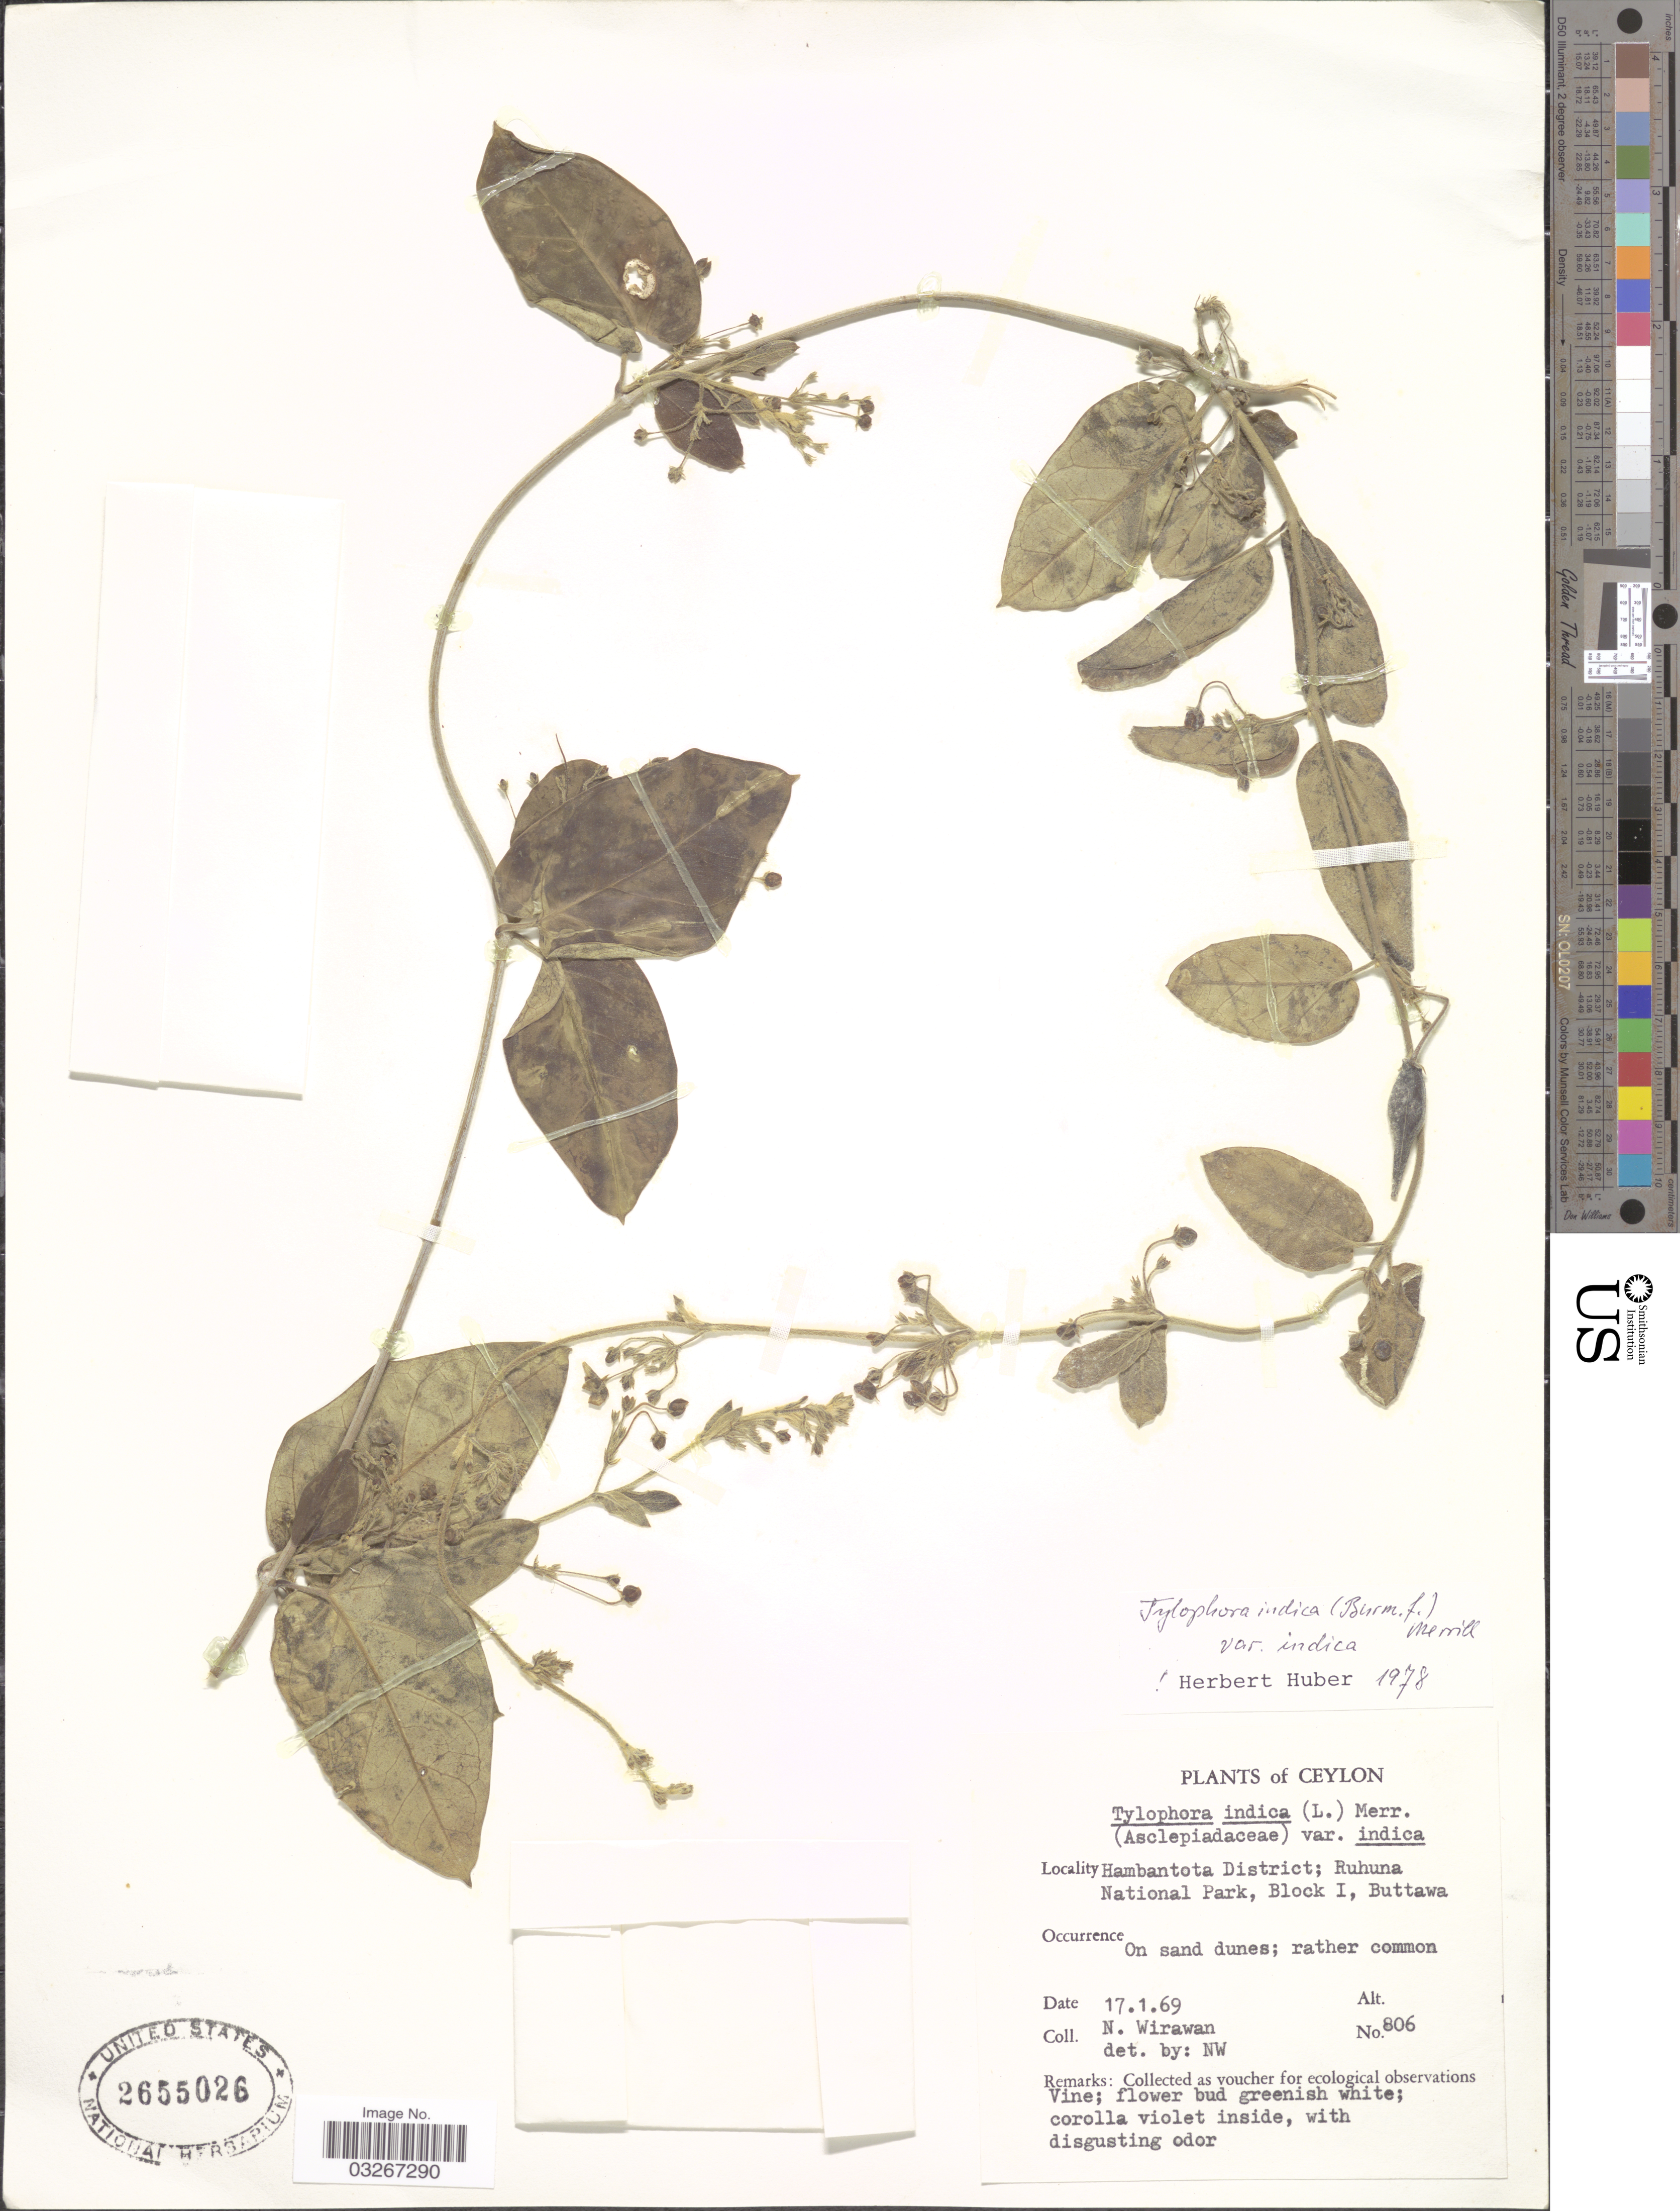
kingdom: Plantae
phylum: Tracheophyta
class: Magnoliopsida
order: Gentianales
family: Apocynaceae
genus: Tylophora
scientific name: Tylophora indica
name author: Merr.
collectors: N. Wirawan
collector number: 806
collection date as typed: Transcribed d/m/y: 17/1/69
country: Sri Lanka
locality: Ceylon. Hambantota District; Ruhuna National Park, Block 1, Buttawa.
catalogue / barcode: US 2655026